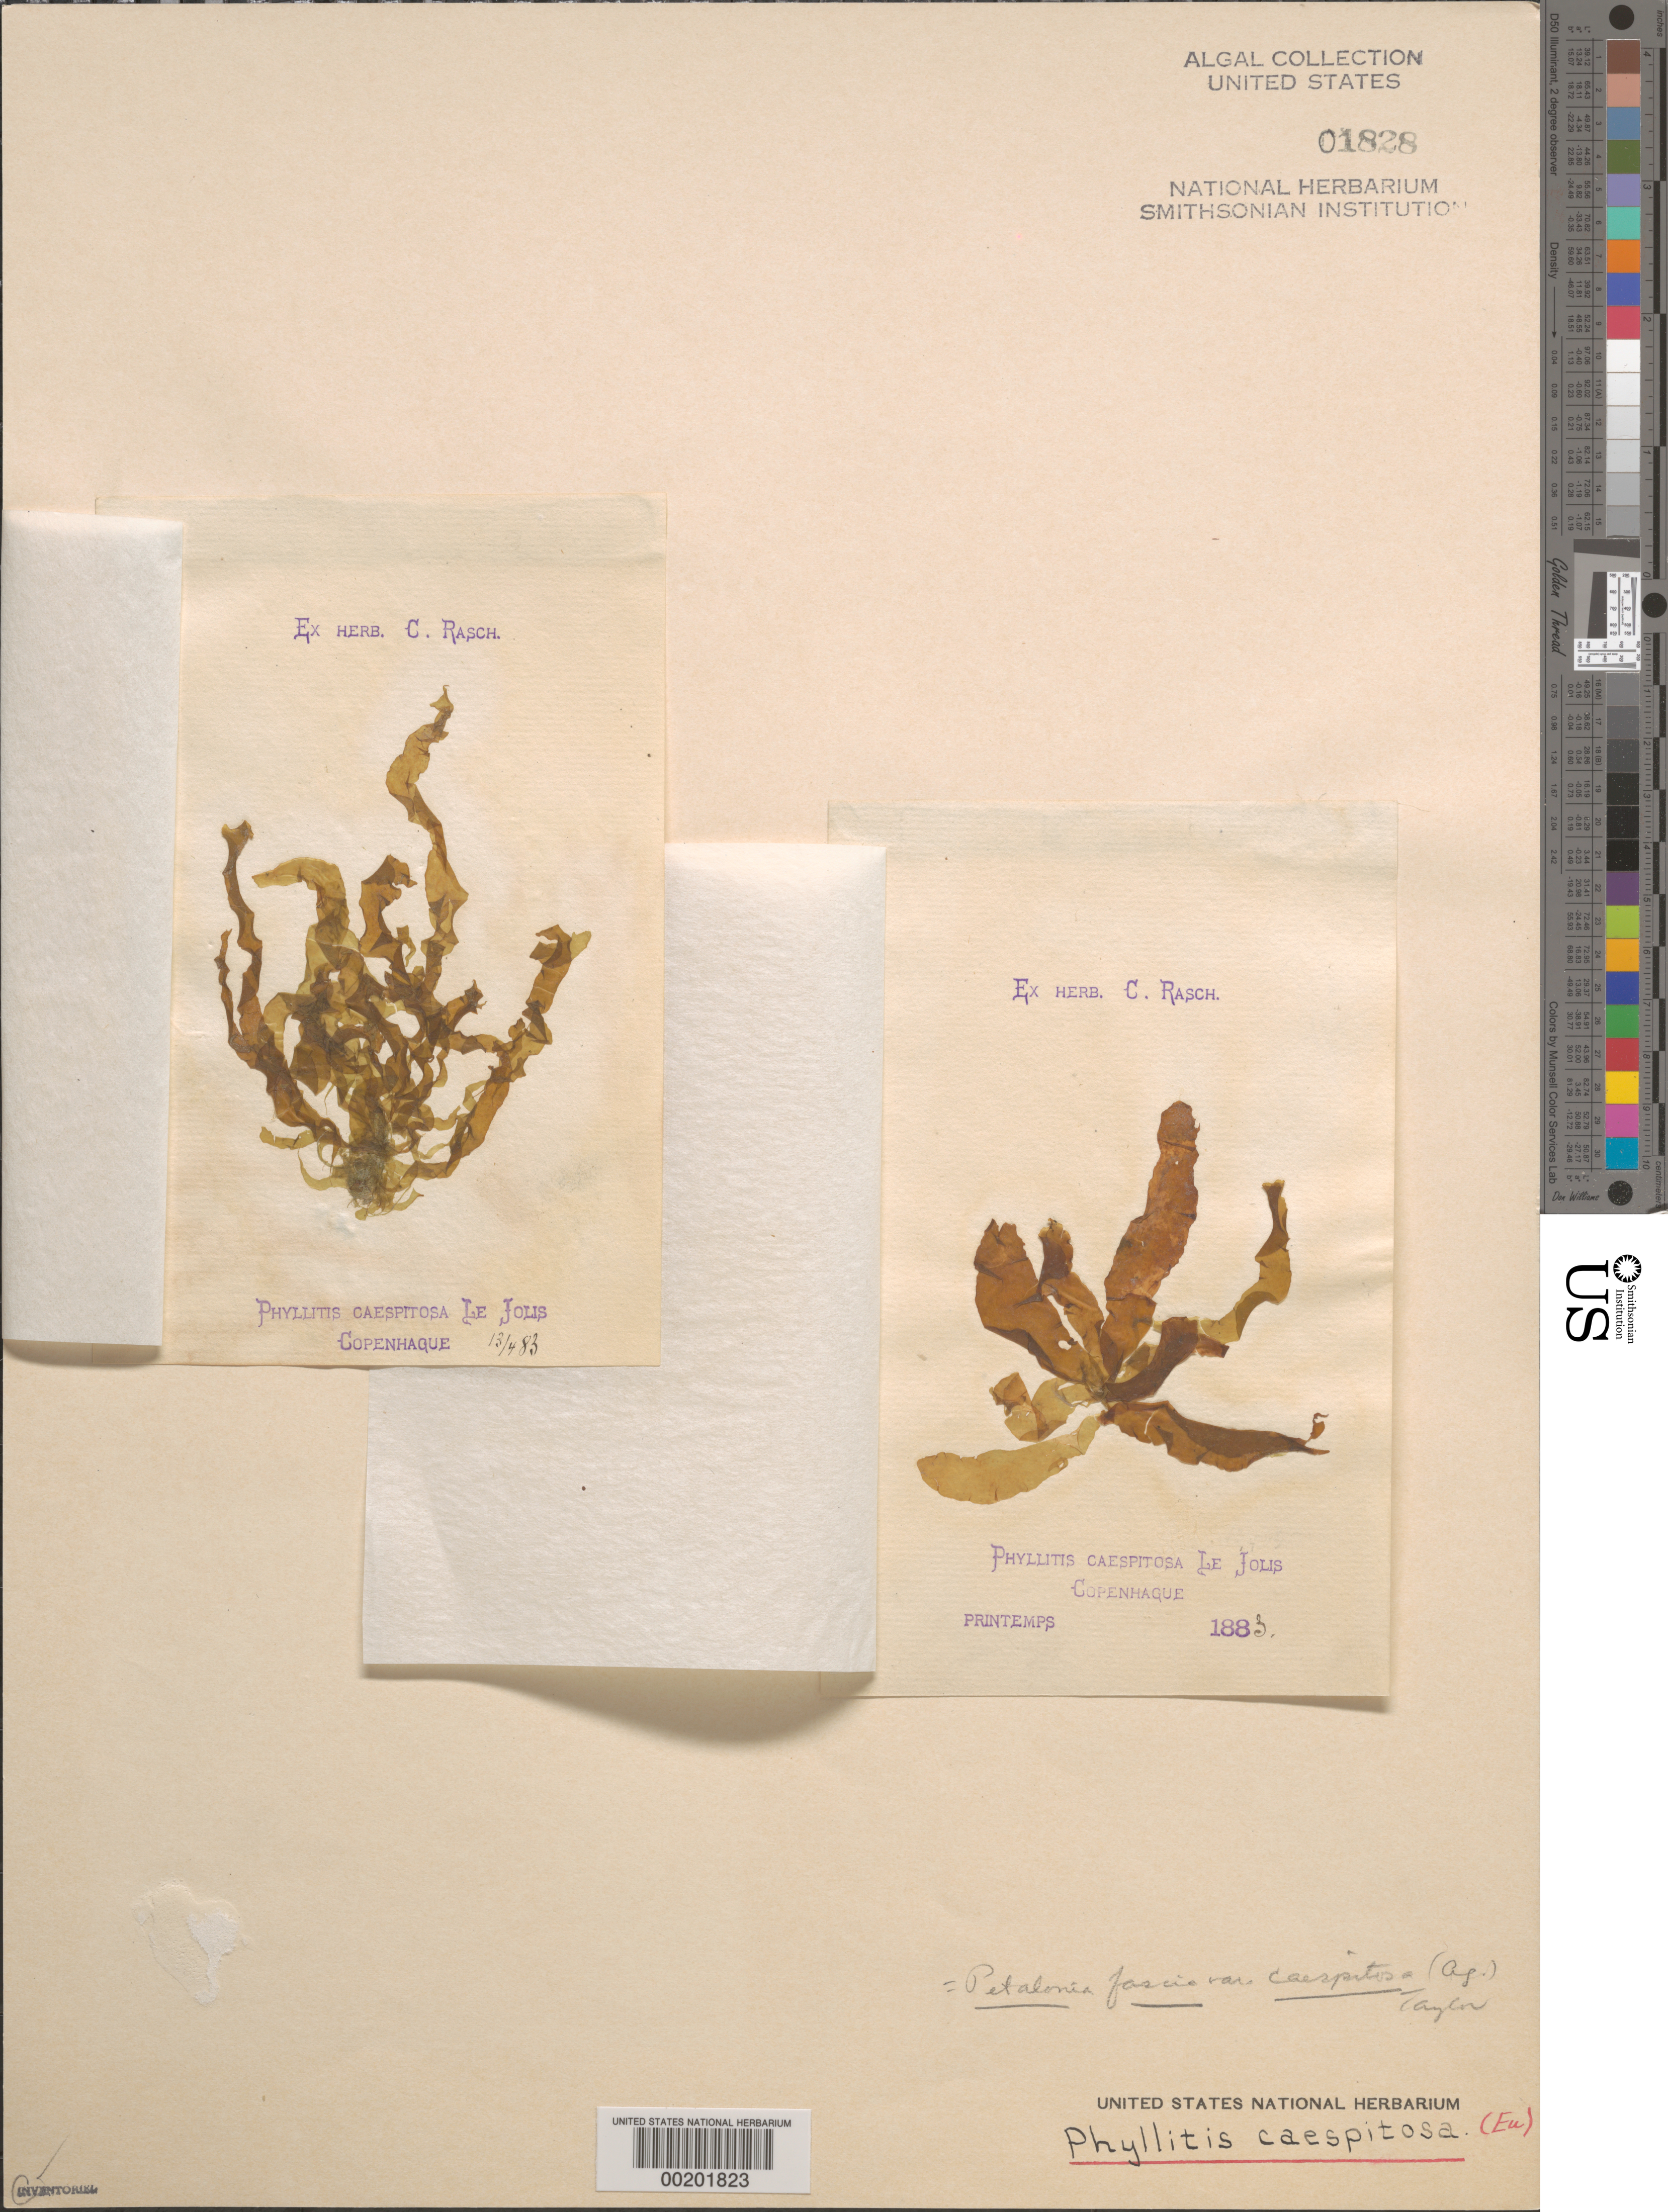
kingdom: Chromista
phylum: Ochrophyta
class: Phaeophyceae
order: Scytosiphonales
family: Scytosiphonaceae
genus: Petalonia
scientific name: Petalonia fascia var. caespitosa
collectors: C. Rasch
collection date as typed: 13 Apr 1883 AND -- Spr 1883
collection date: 1883-04-13,1883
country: Denmark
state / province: Hovedstaden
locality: Copenhagen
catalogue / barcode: US 1828